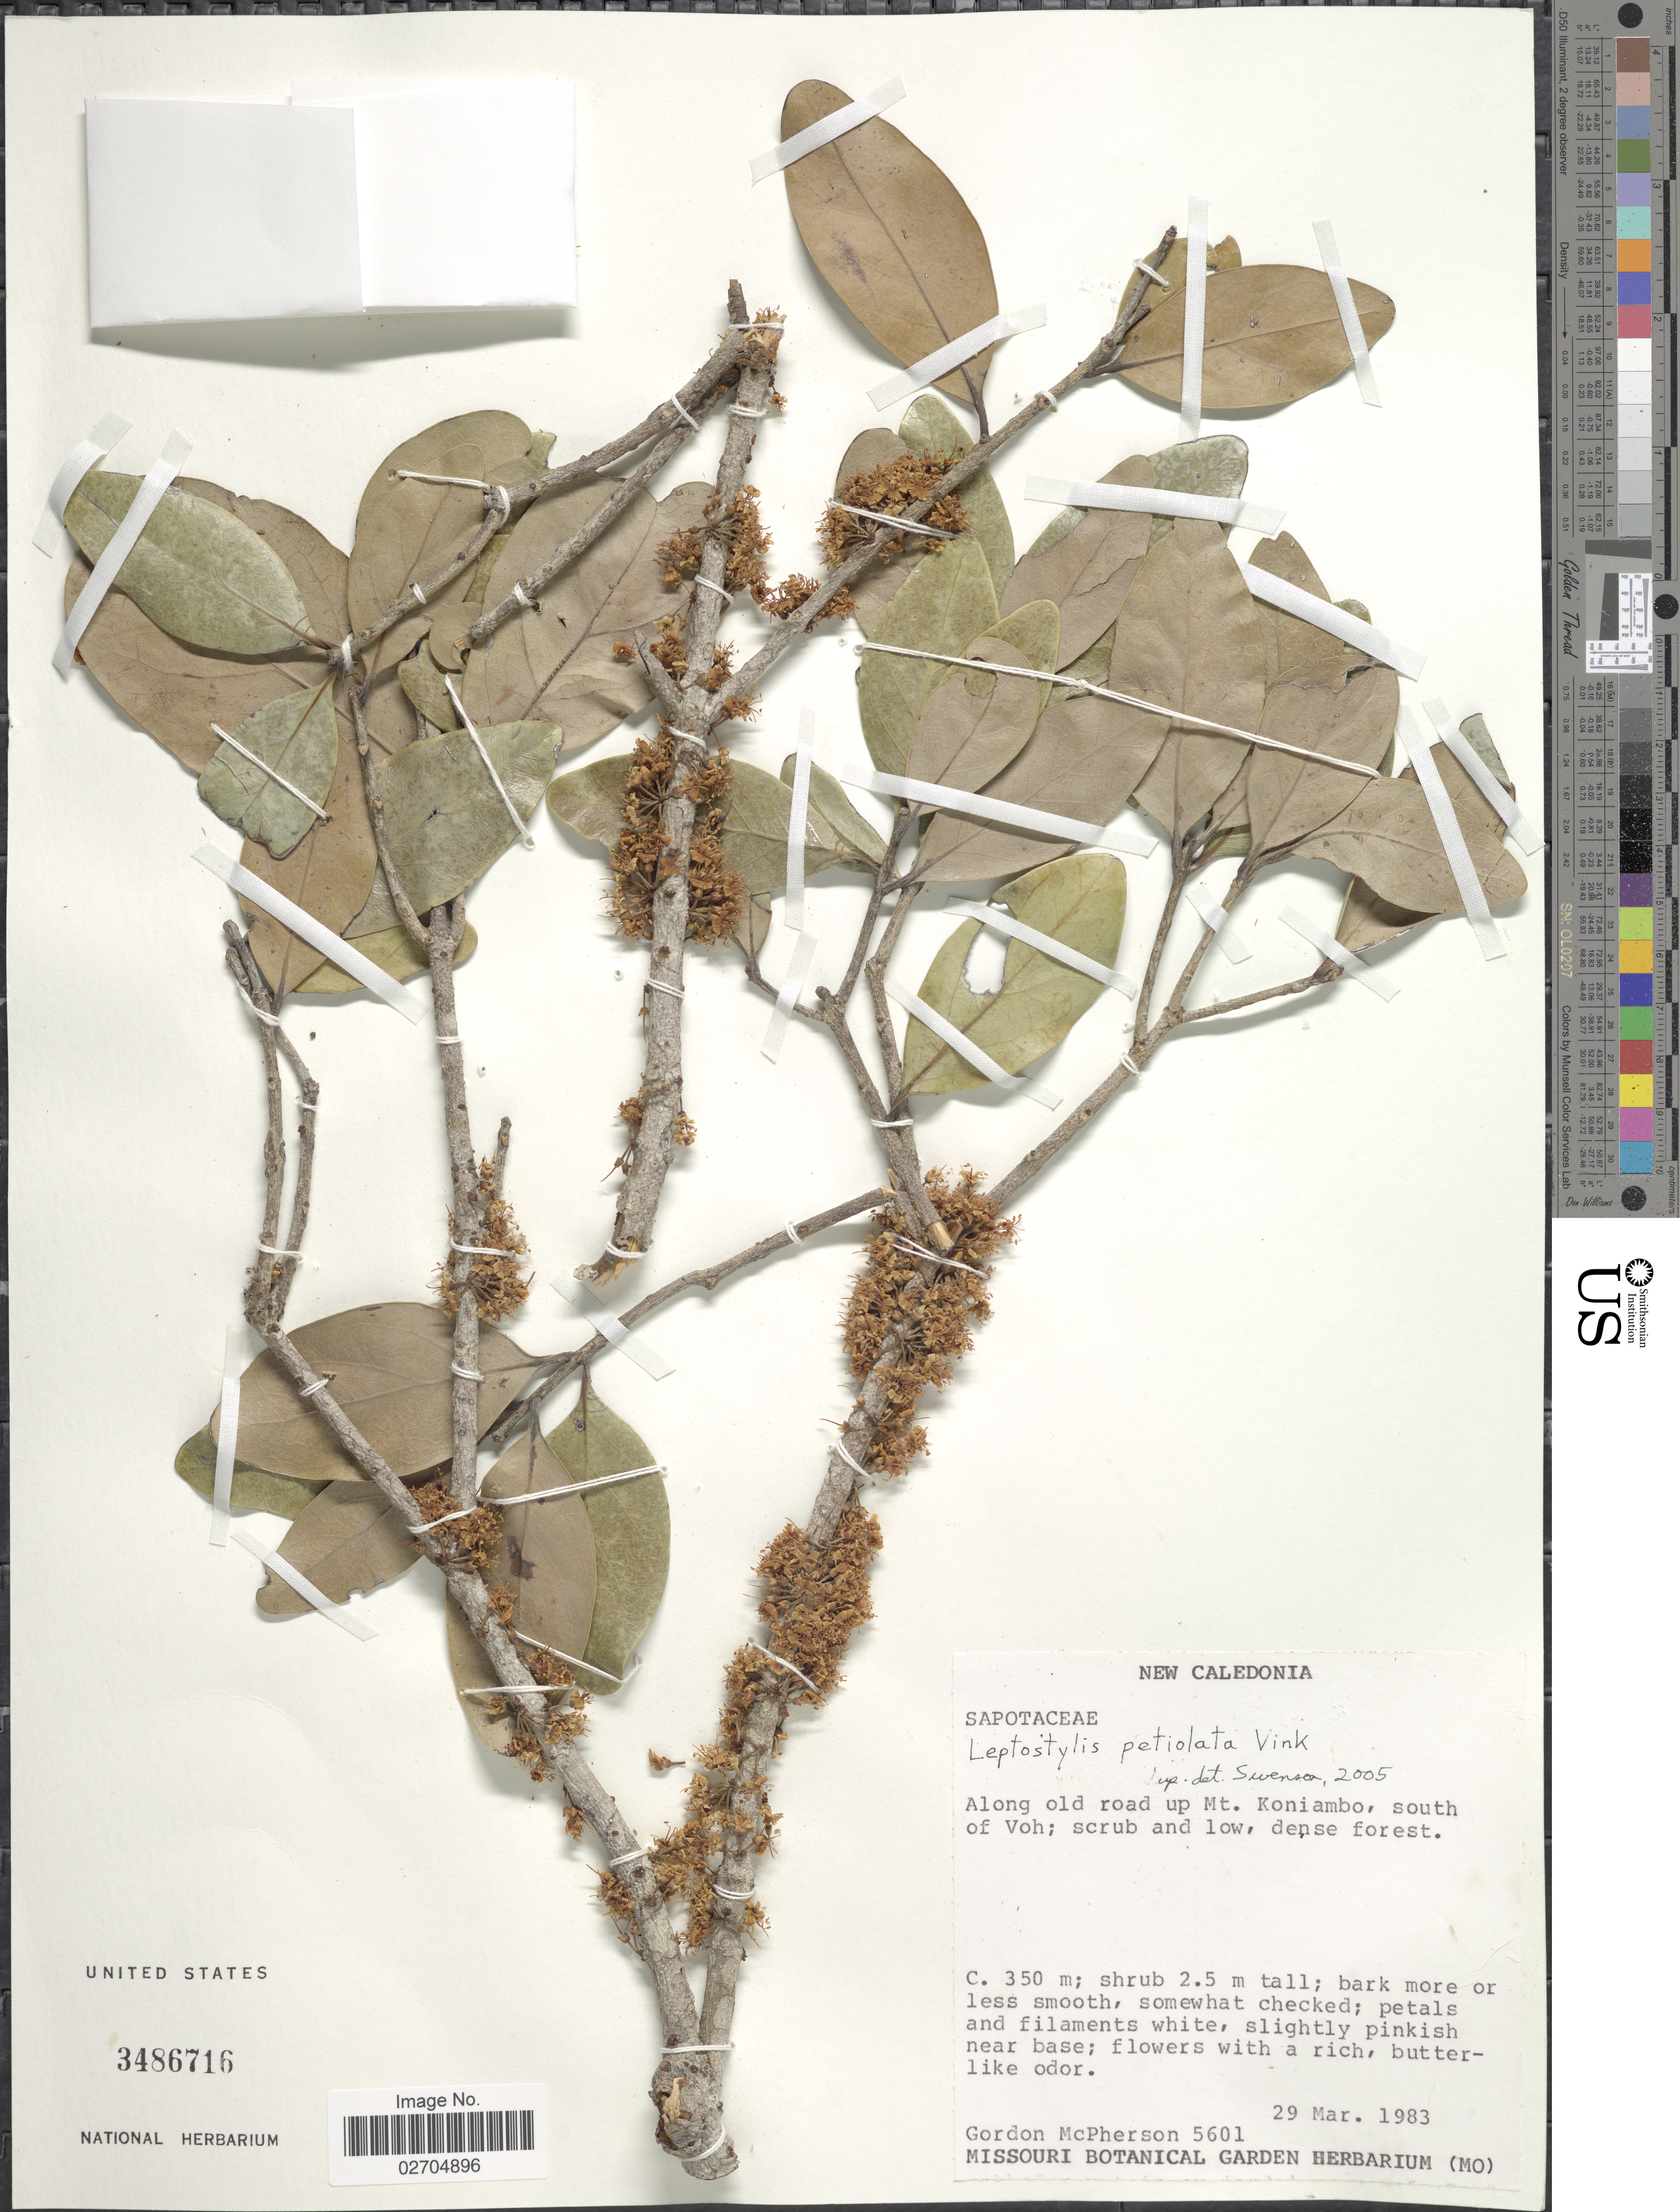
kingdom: Plantae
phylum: Tracheophyta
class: Magnoliopsida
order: Ericales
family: Sapotaceae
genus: Leptostylis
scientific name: Leptostylis petiolata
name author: Vink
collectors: G. D. McPherson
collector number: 5601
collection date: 1983-03-29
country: New Caledonia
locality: Along old road up Mt. Koniambo, south of Voh.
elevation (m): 350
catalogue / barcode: US 3486716